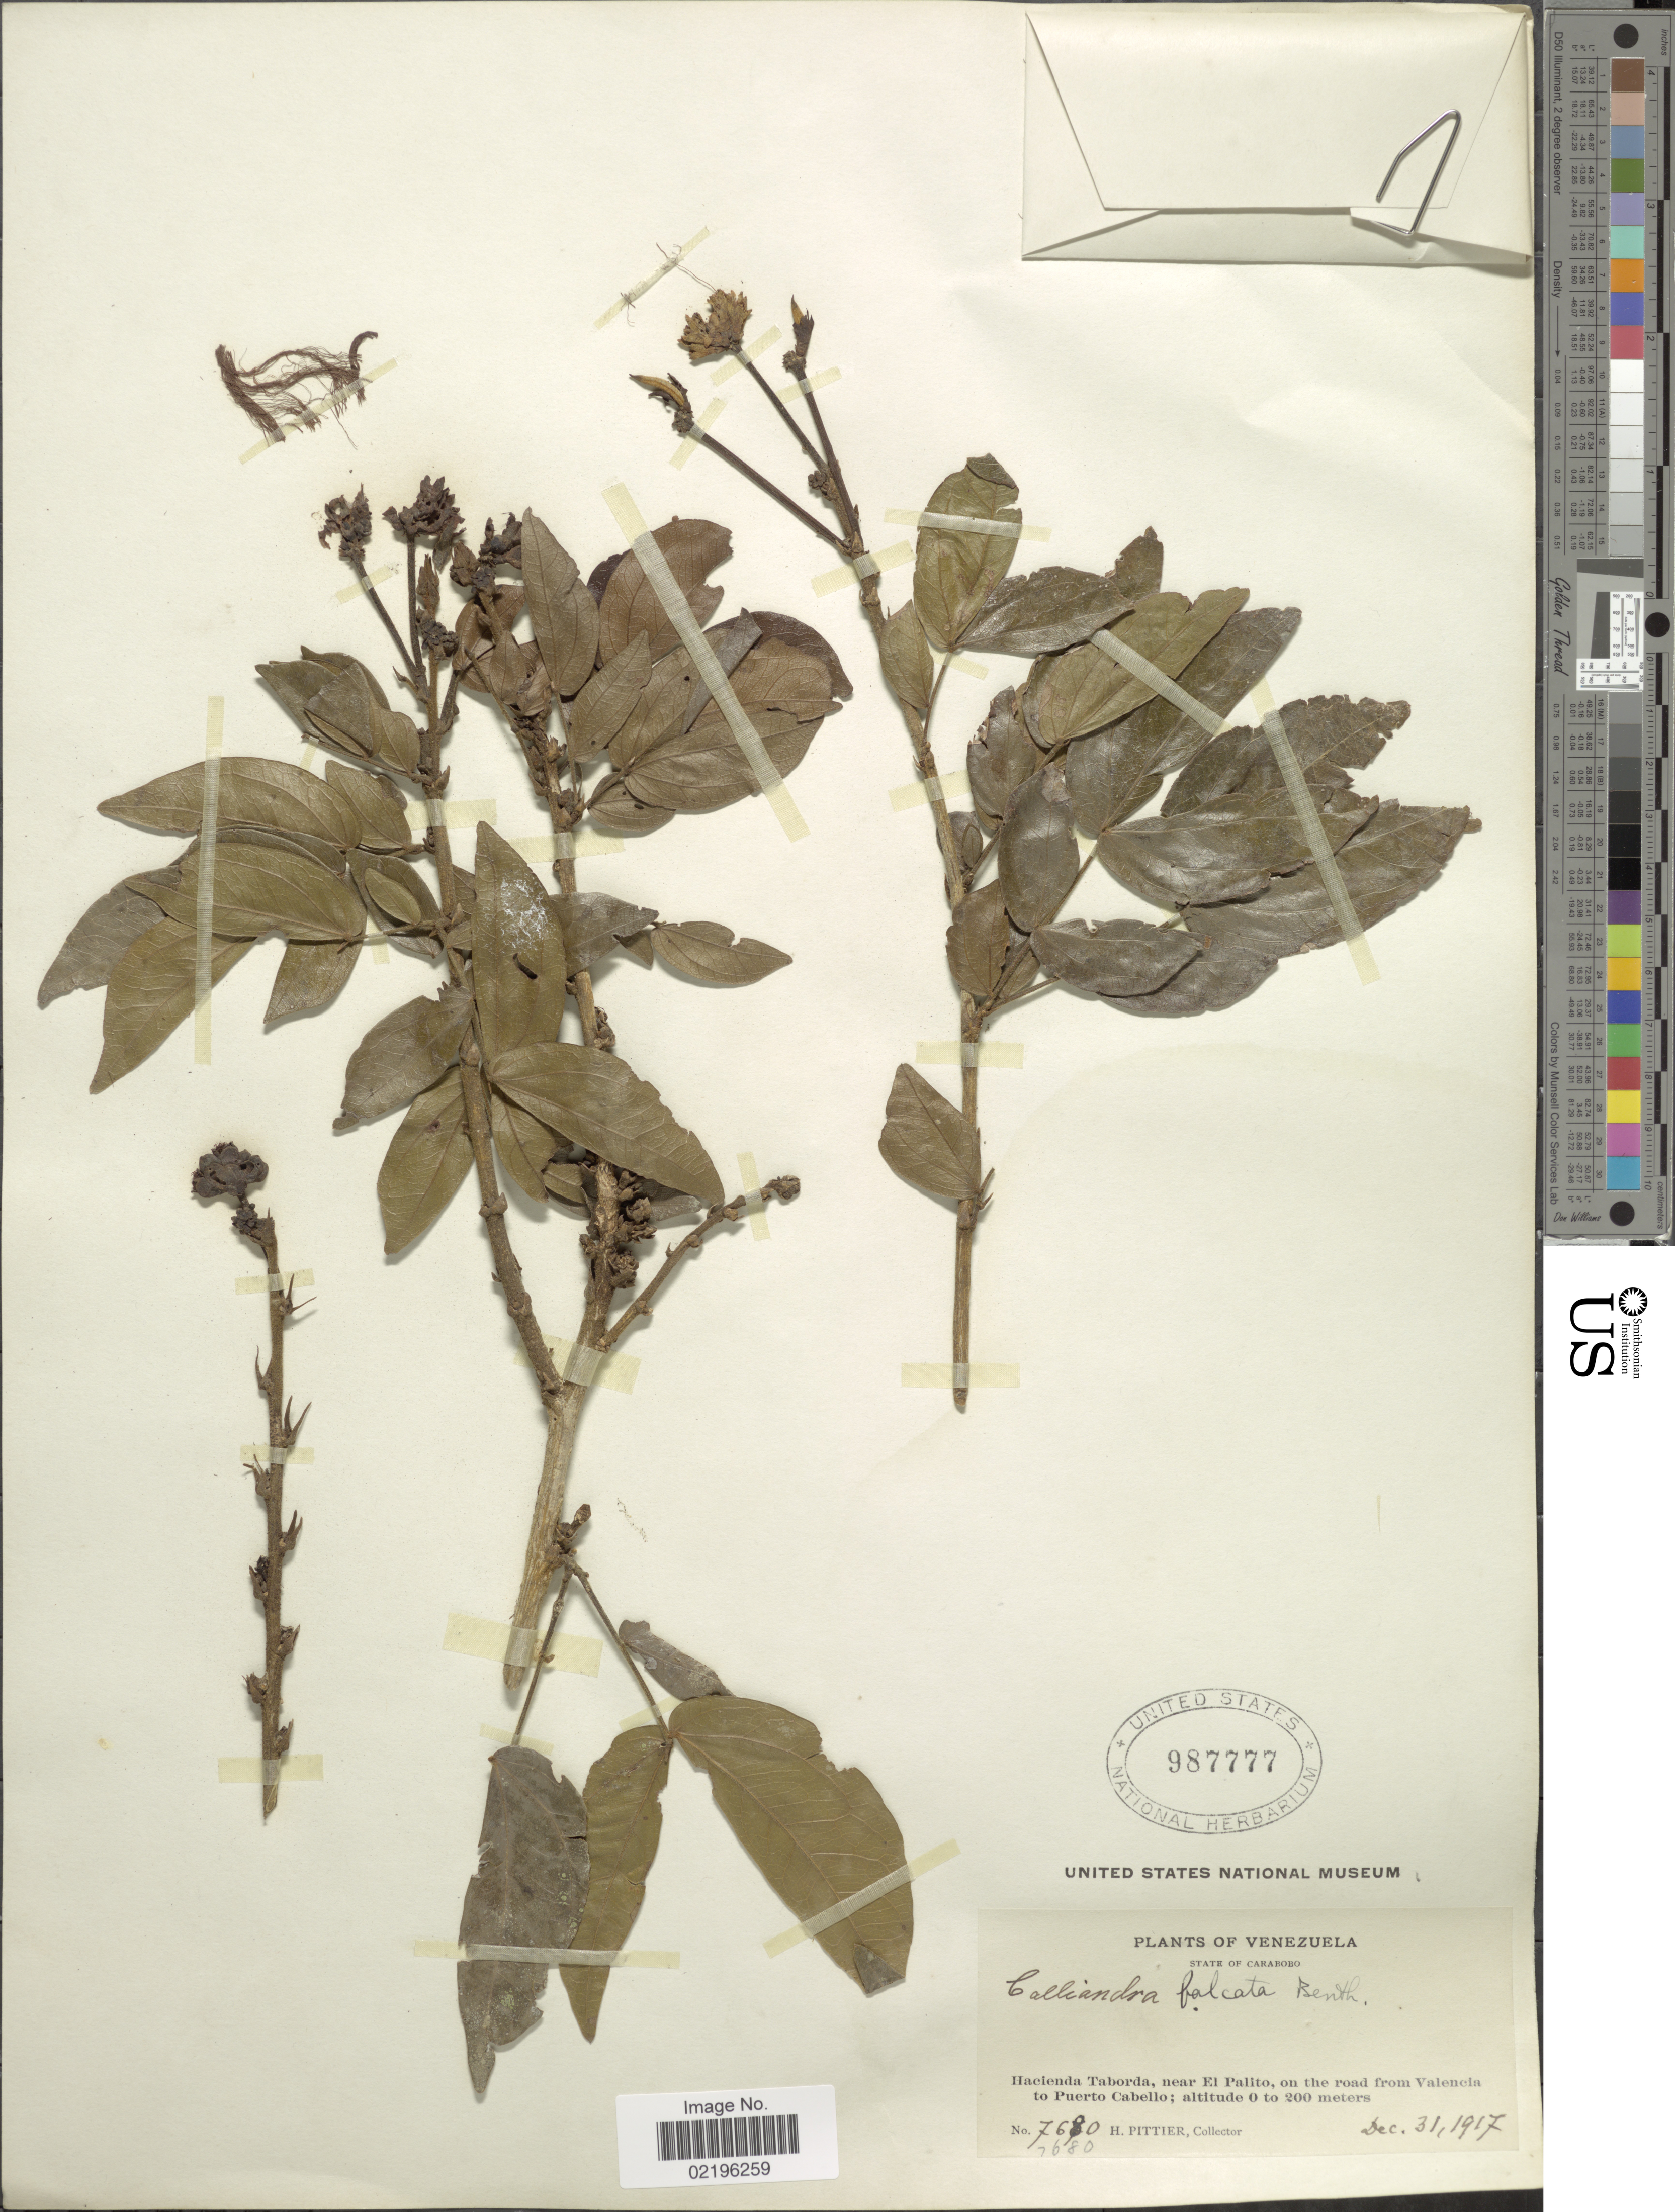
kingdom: Plantae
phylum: Tracheophyta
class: Magnoliopsida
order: Fabales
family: Fabaceae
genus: Calliandra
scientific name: Calliandra falcata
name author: Benth.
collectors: H. F. Pittier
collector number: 7680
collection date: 1917-12-31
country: Venezuela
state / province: Carabobo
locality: Hacienda Taborda, near El Palito, on the road from Valencia to Puerto Cabello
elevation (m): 0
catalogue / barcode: US 987777